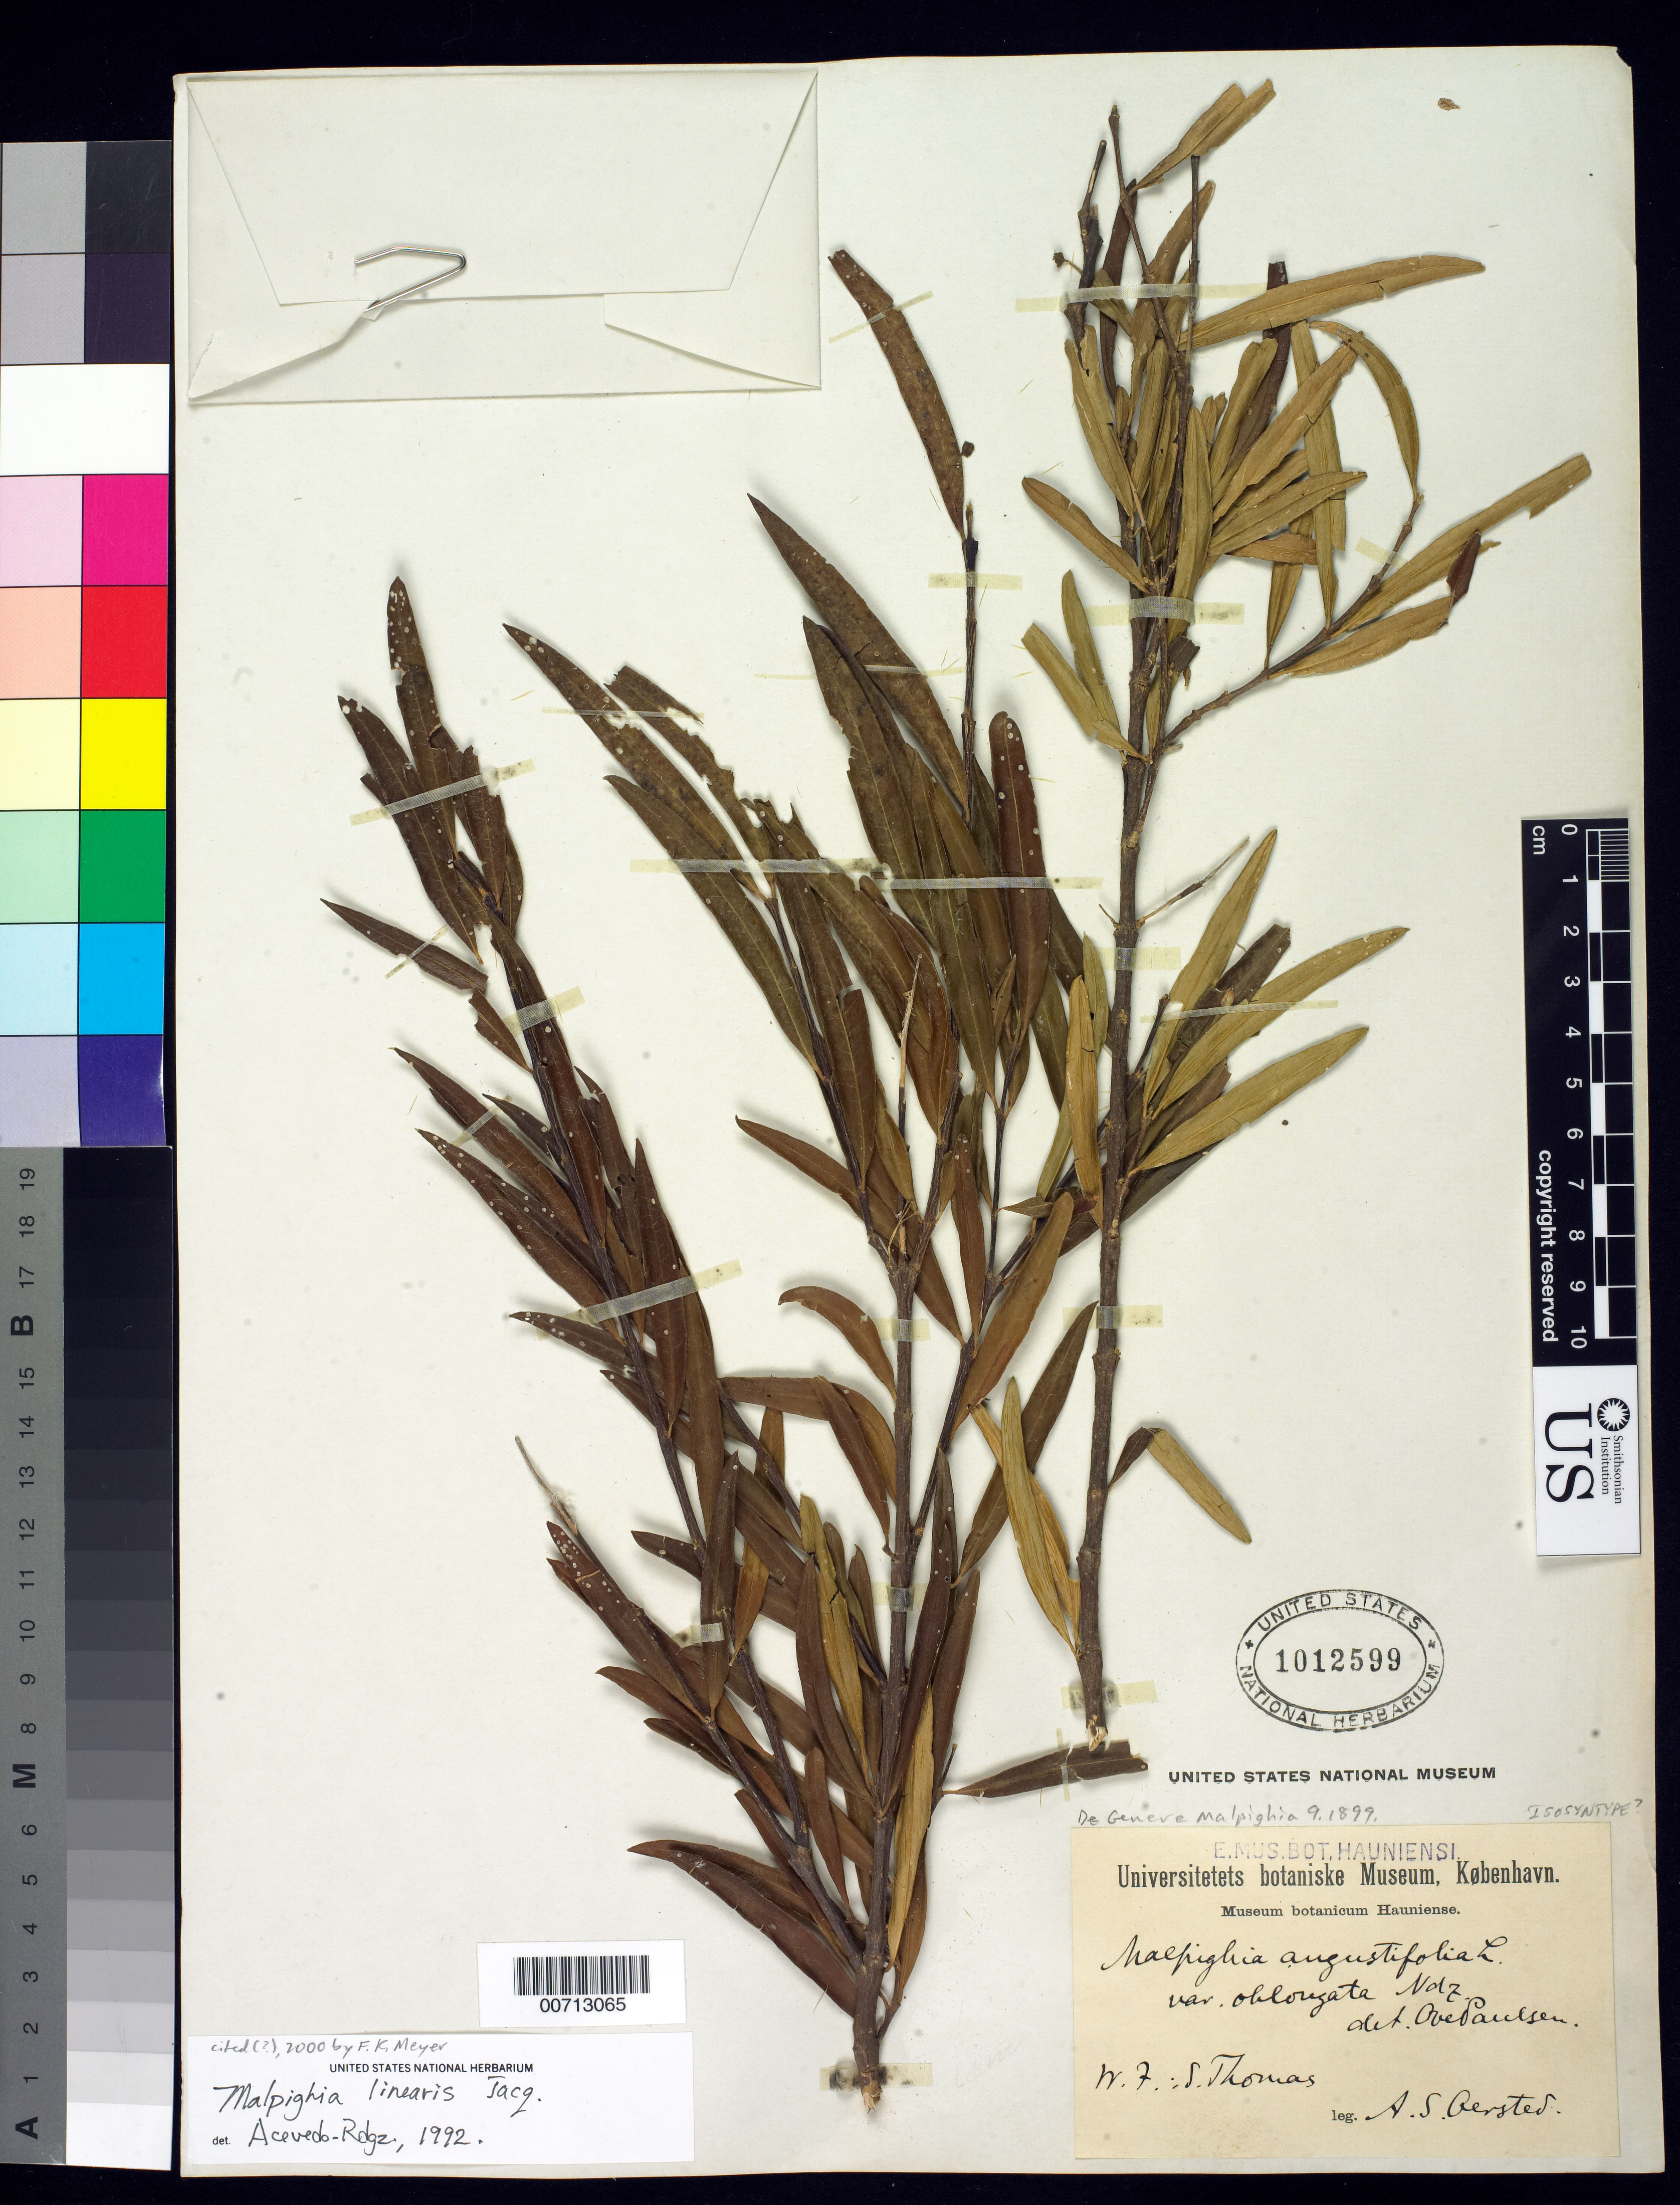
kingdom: Plantae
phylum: Tracheophyta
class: Magnoliopsida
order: Malpighiales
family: Malpighiaceae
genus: Malpighia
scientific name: Malpighia angustifolia var. oblongata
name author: Nied.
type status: Possible Isosyntype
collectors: A. S. Oersted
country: U.S. Virgin Islands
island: St. Thomas Island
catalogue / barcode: US 1012599